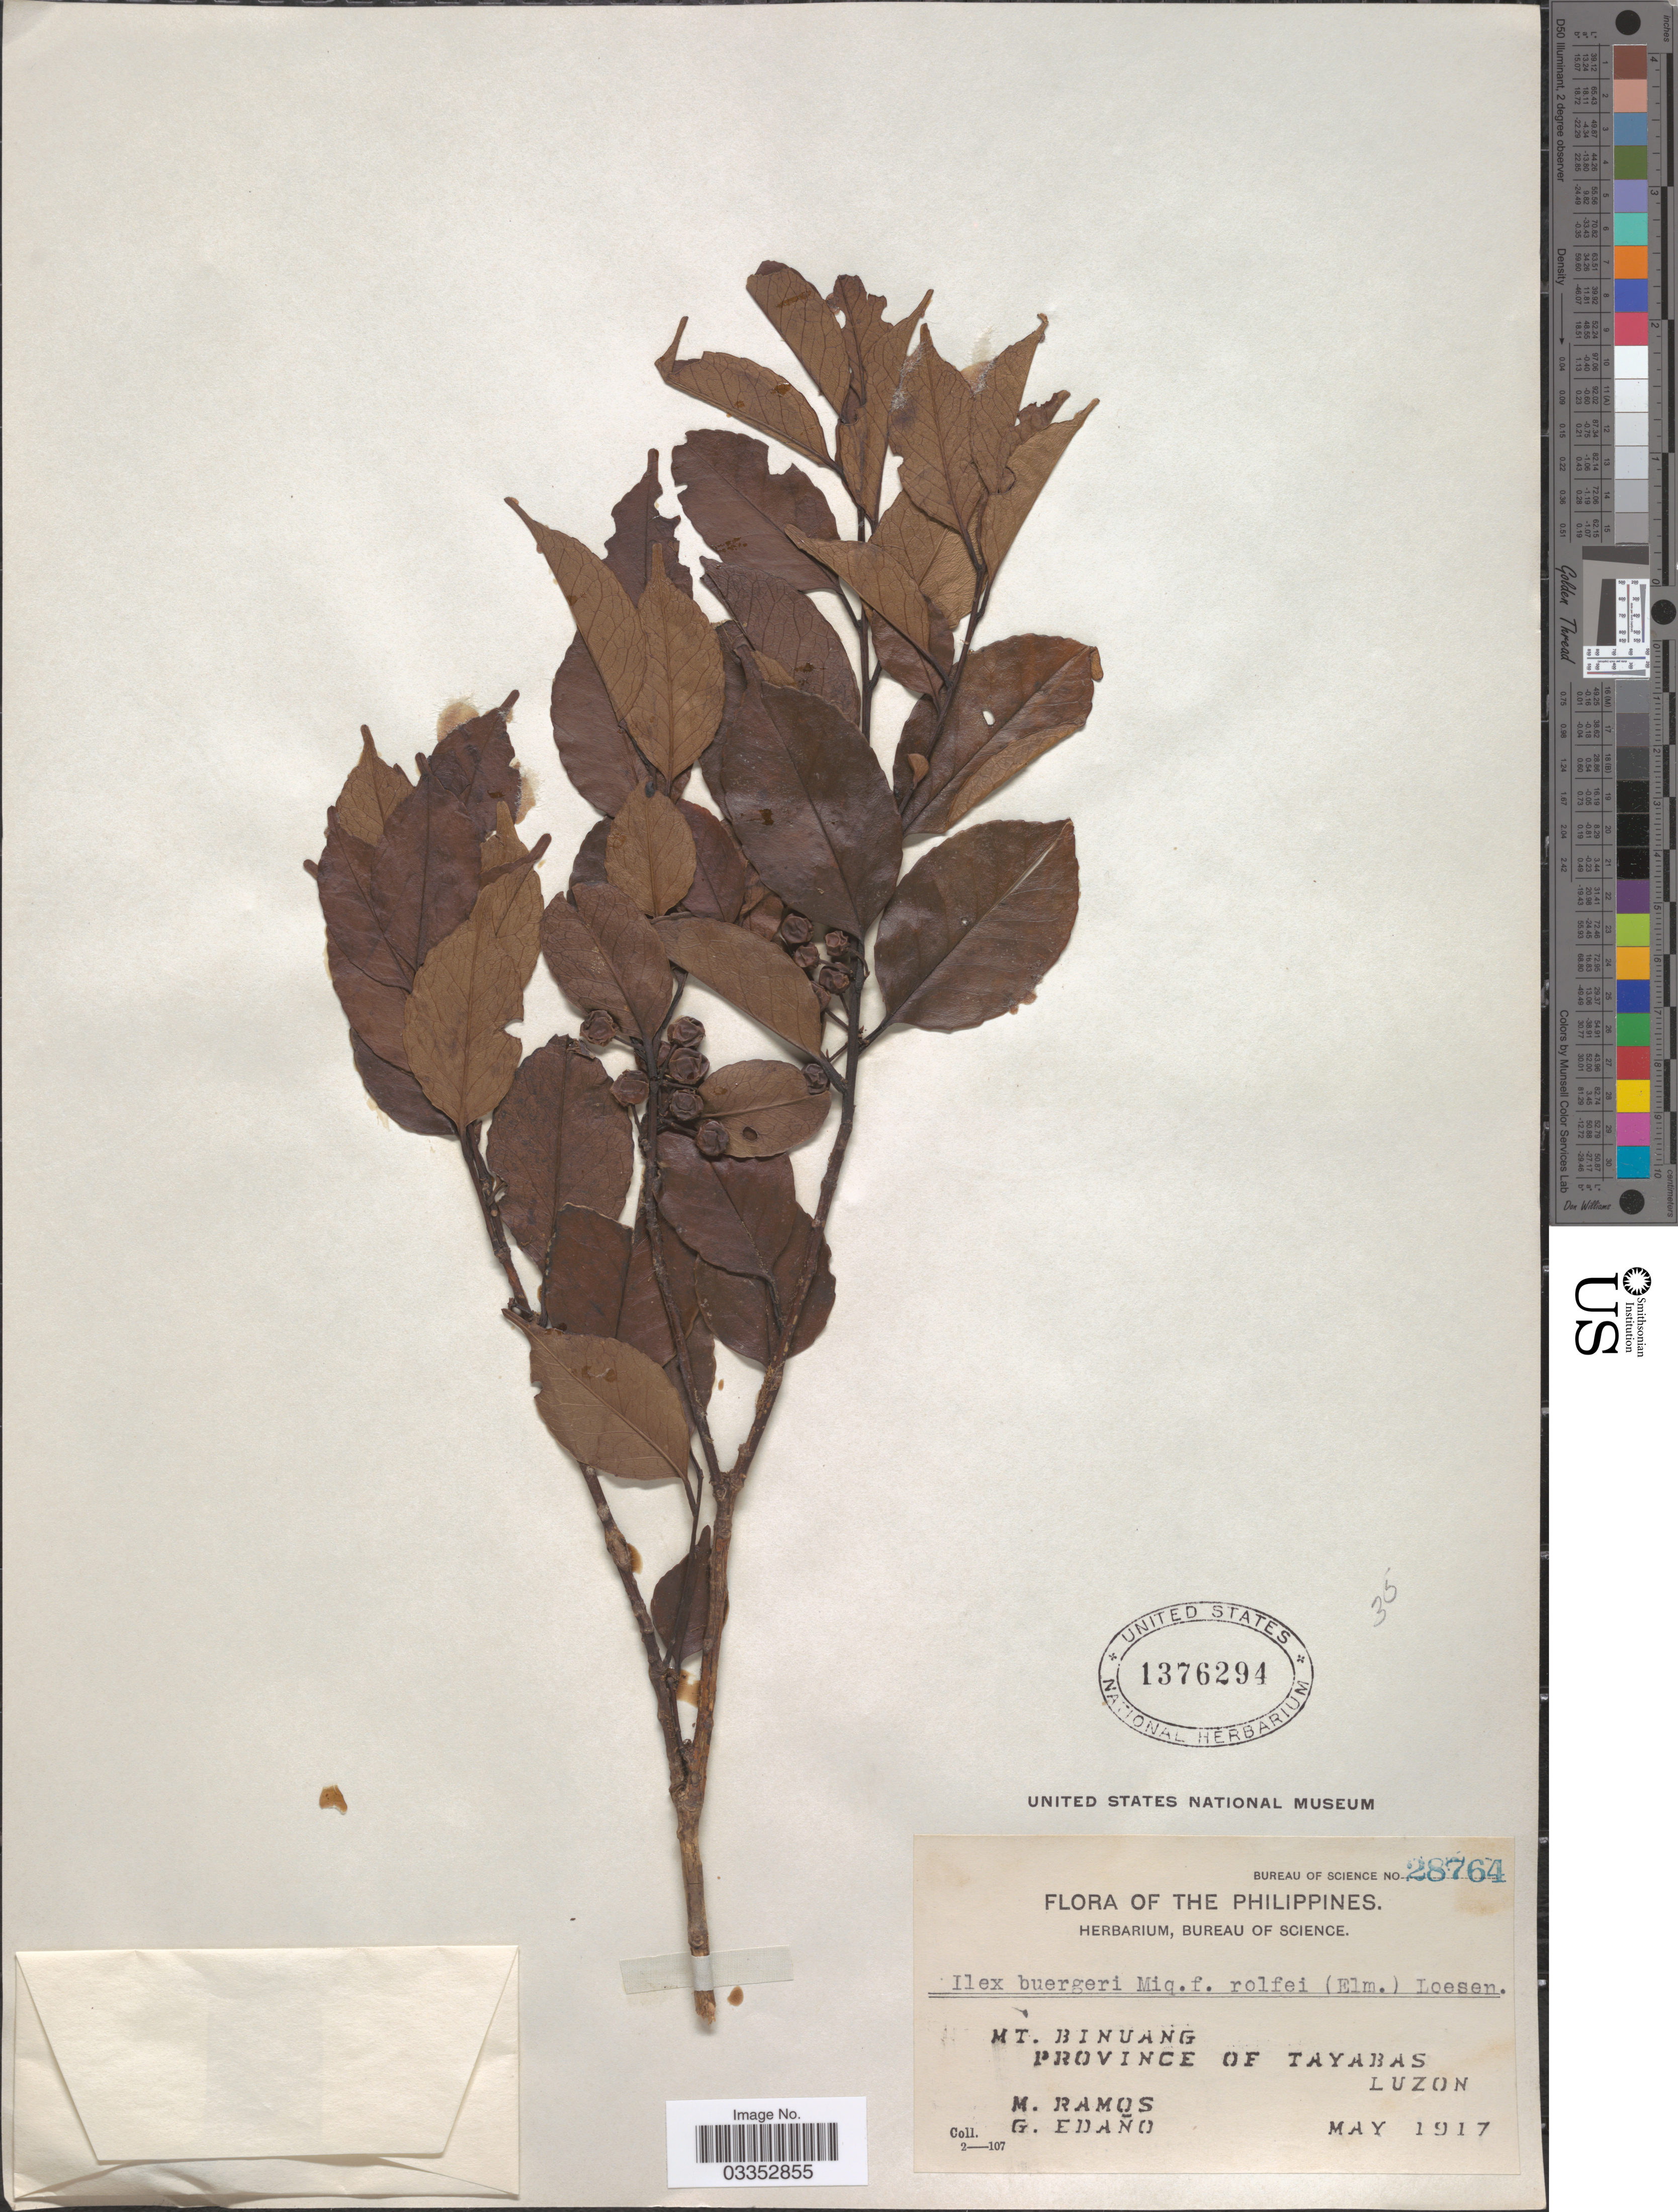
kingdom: Plantae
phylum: Tracheophyta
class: Magnoliopsida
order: Aquifoliales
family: Aquifoliaceae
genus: Ilex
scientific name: Ilex buergeri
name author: Miq.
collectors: M. Ramos & G. Edaño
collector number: Bureau of Science 28764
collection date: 1917-05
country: Philippines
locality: Mt. Binuang, Province of Tayabas, Luzon.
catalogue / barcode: US 1376294